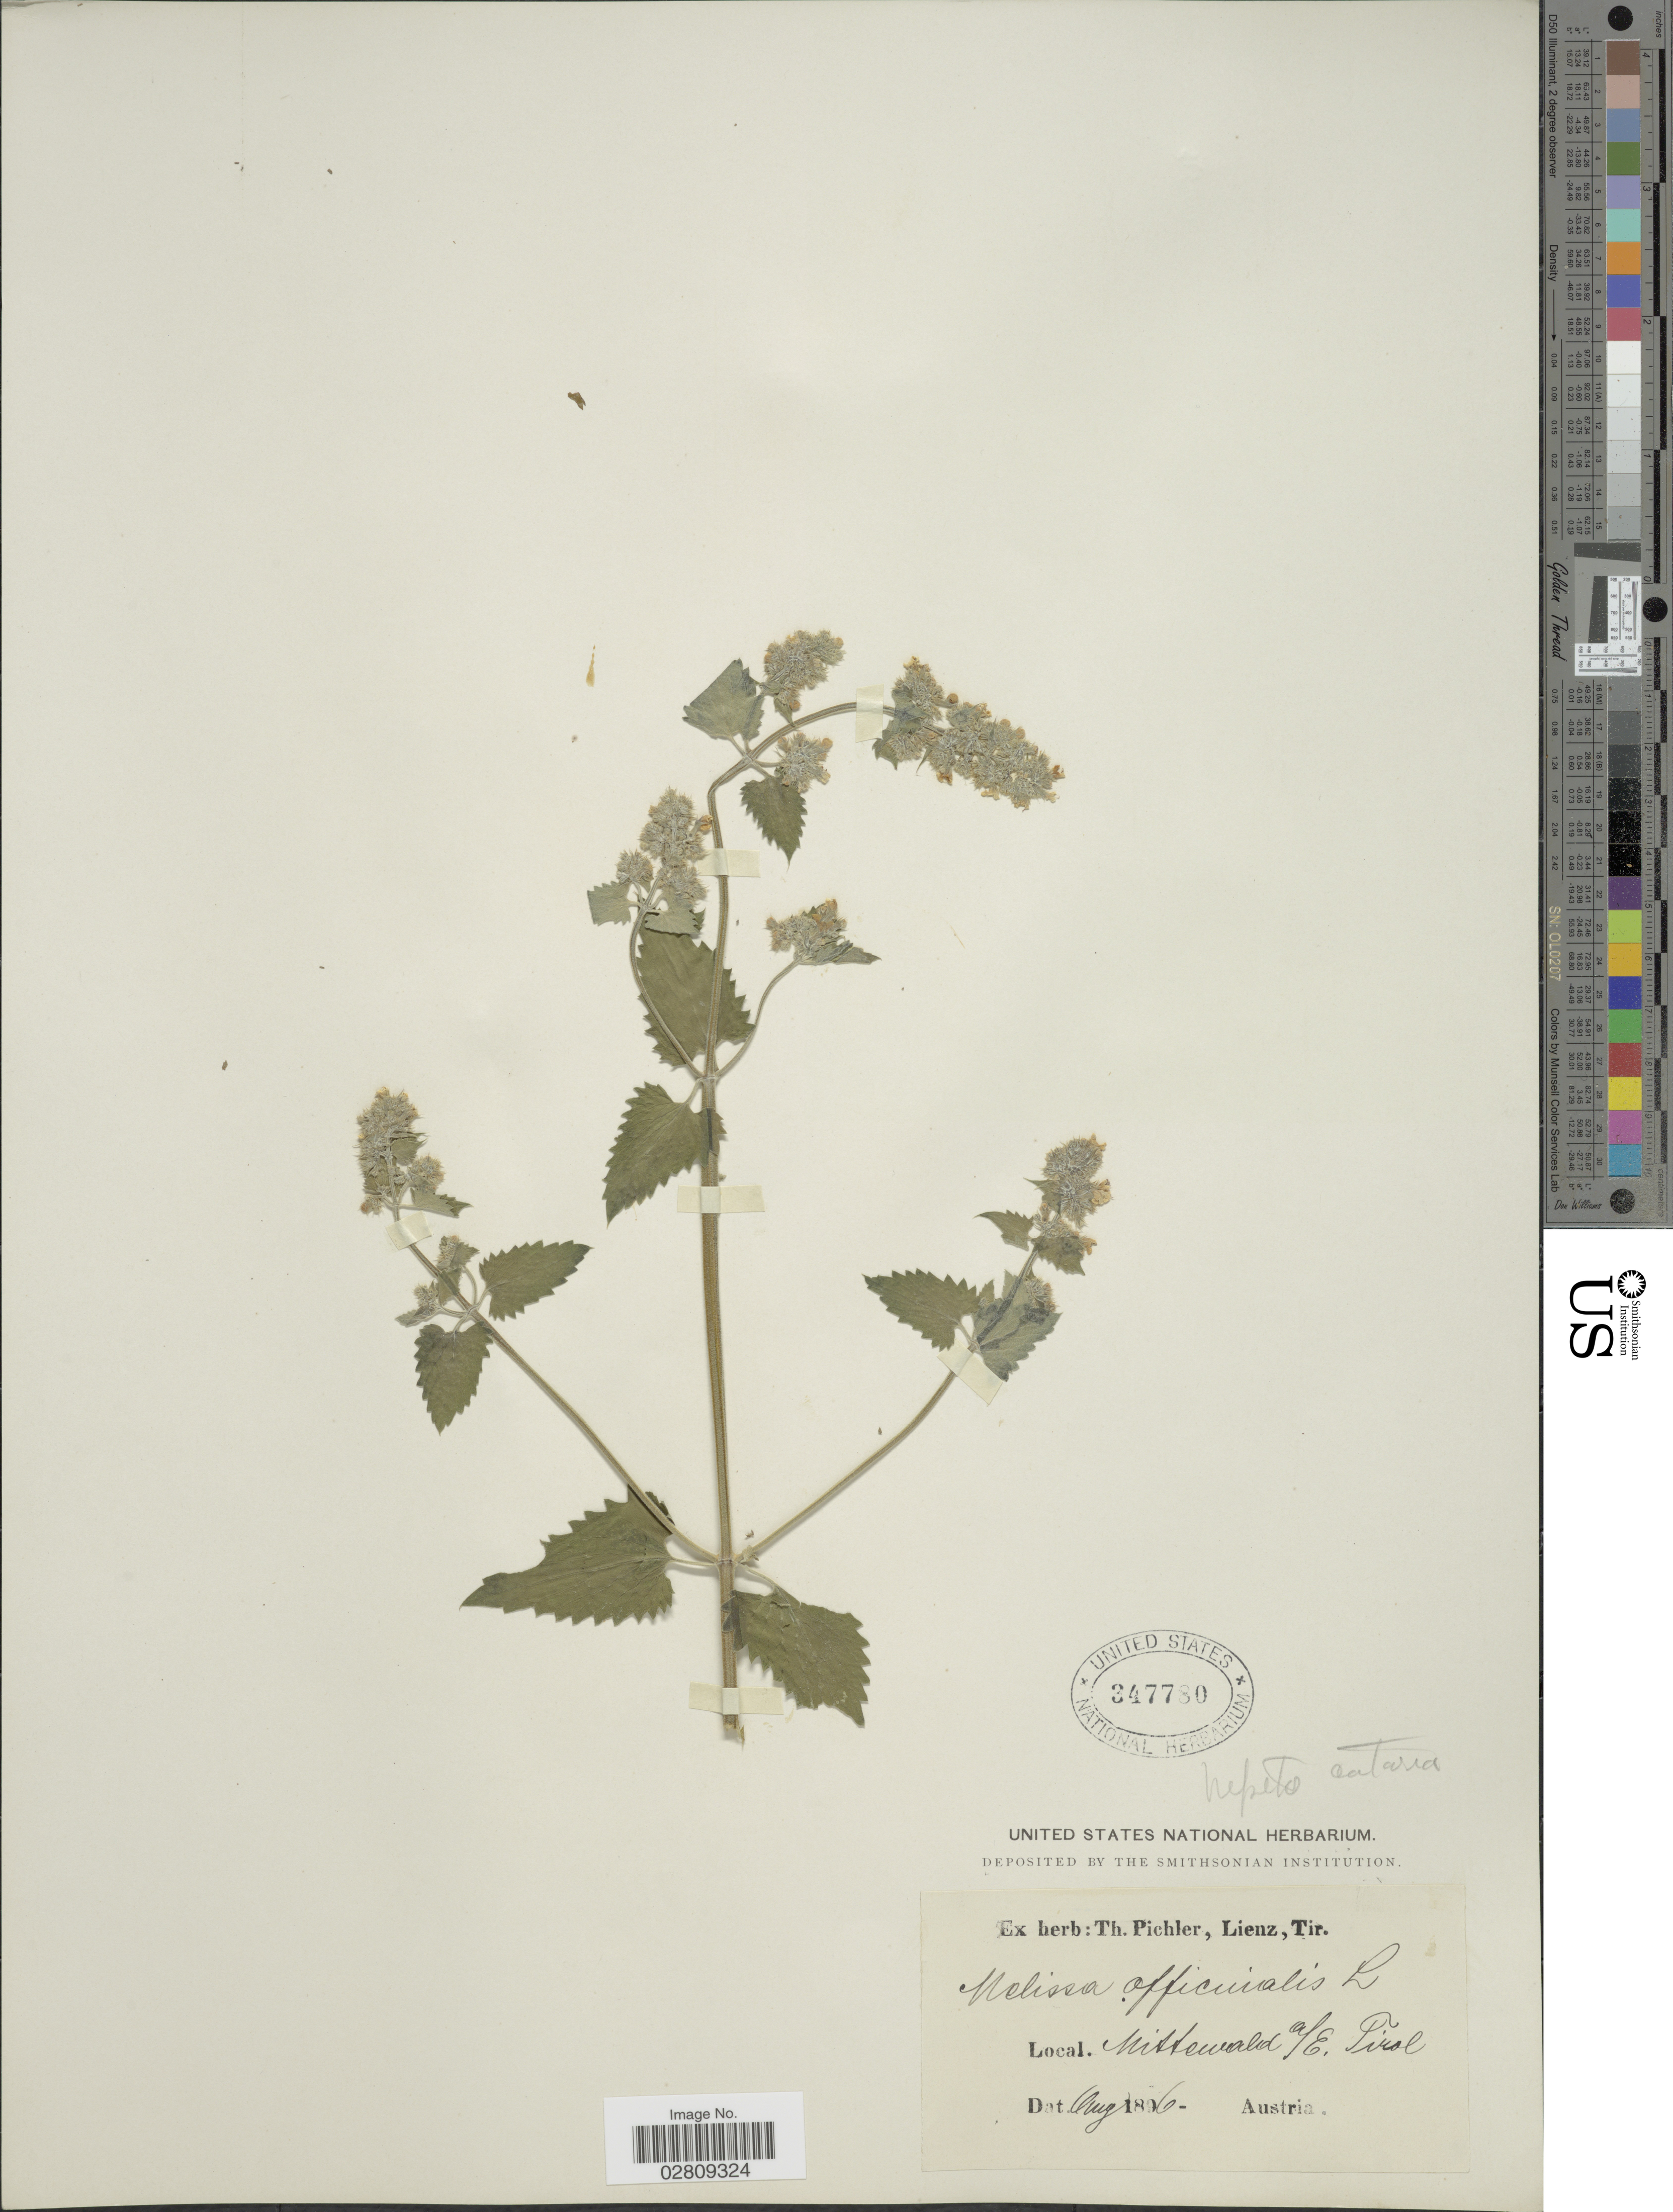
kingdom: Plantae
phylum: Tracheophyta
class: Magnoliopsida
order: Lamiales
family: Lamiaceae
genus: Melissa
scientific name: Melissa officinalis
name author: L.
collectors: ex herb. T. Pichler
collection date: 1896-08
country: Austria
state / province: Tirol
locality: Mittewald a/e.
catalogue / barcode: US 347780